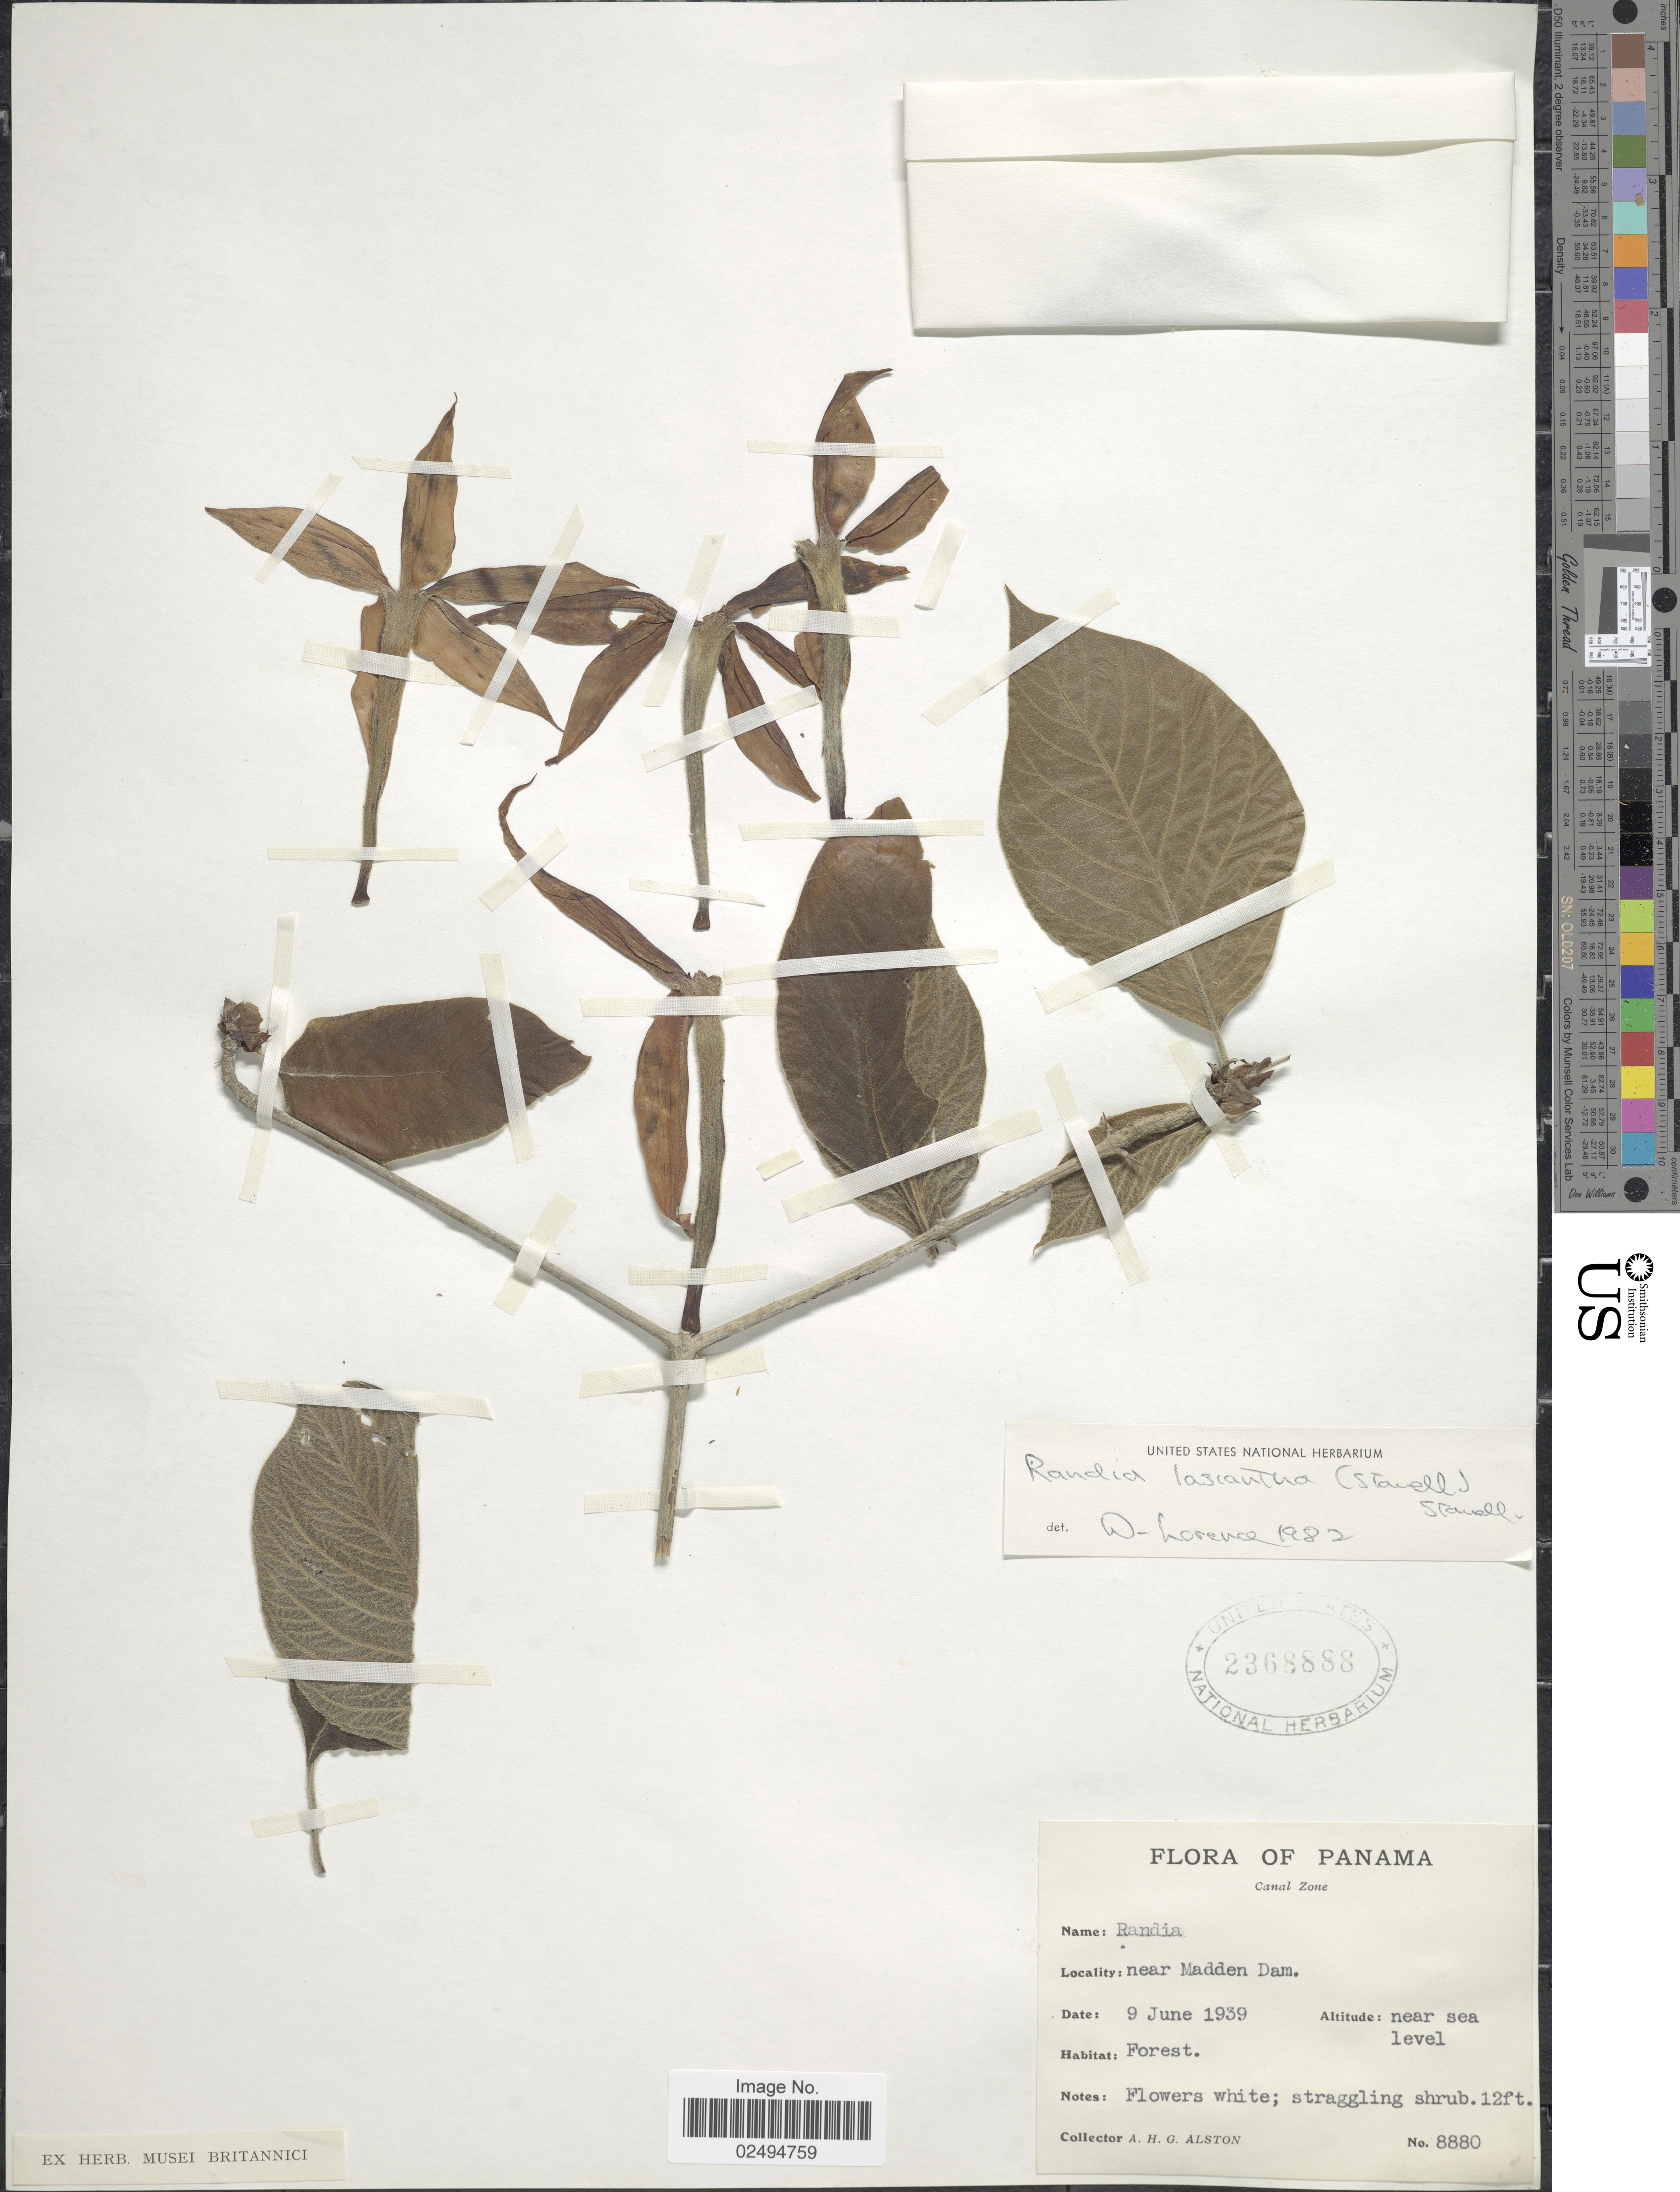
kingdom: Plantae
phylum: Tracheophyta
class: Magnoliopsida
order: Gentianales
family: Rubiaceae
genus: Randia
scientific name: Randia lasiantha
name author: (Standl.) Standl.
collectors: A. H. Alston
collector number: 8880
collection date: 1939-06-09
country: Panama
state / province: Colón / Panamá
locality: Canal Zone. Near Madden Dam.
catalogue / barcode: US 2368888